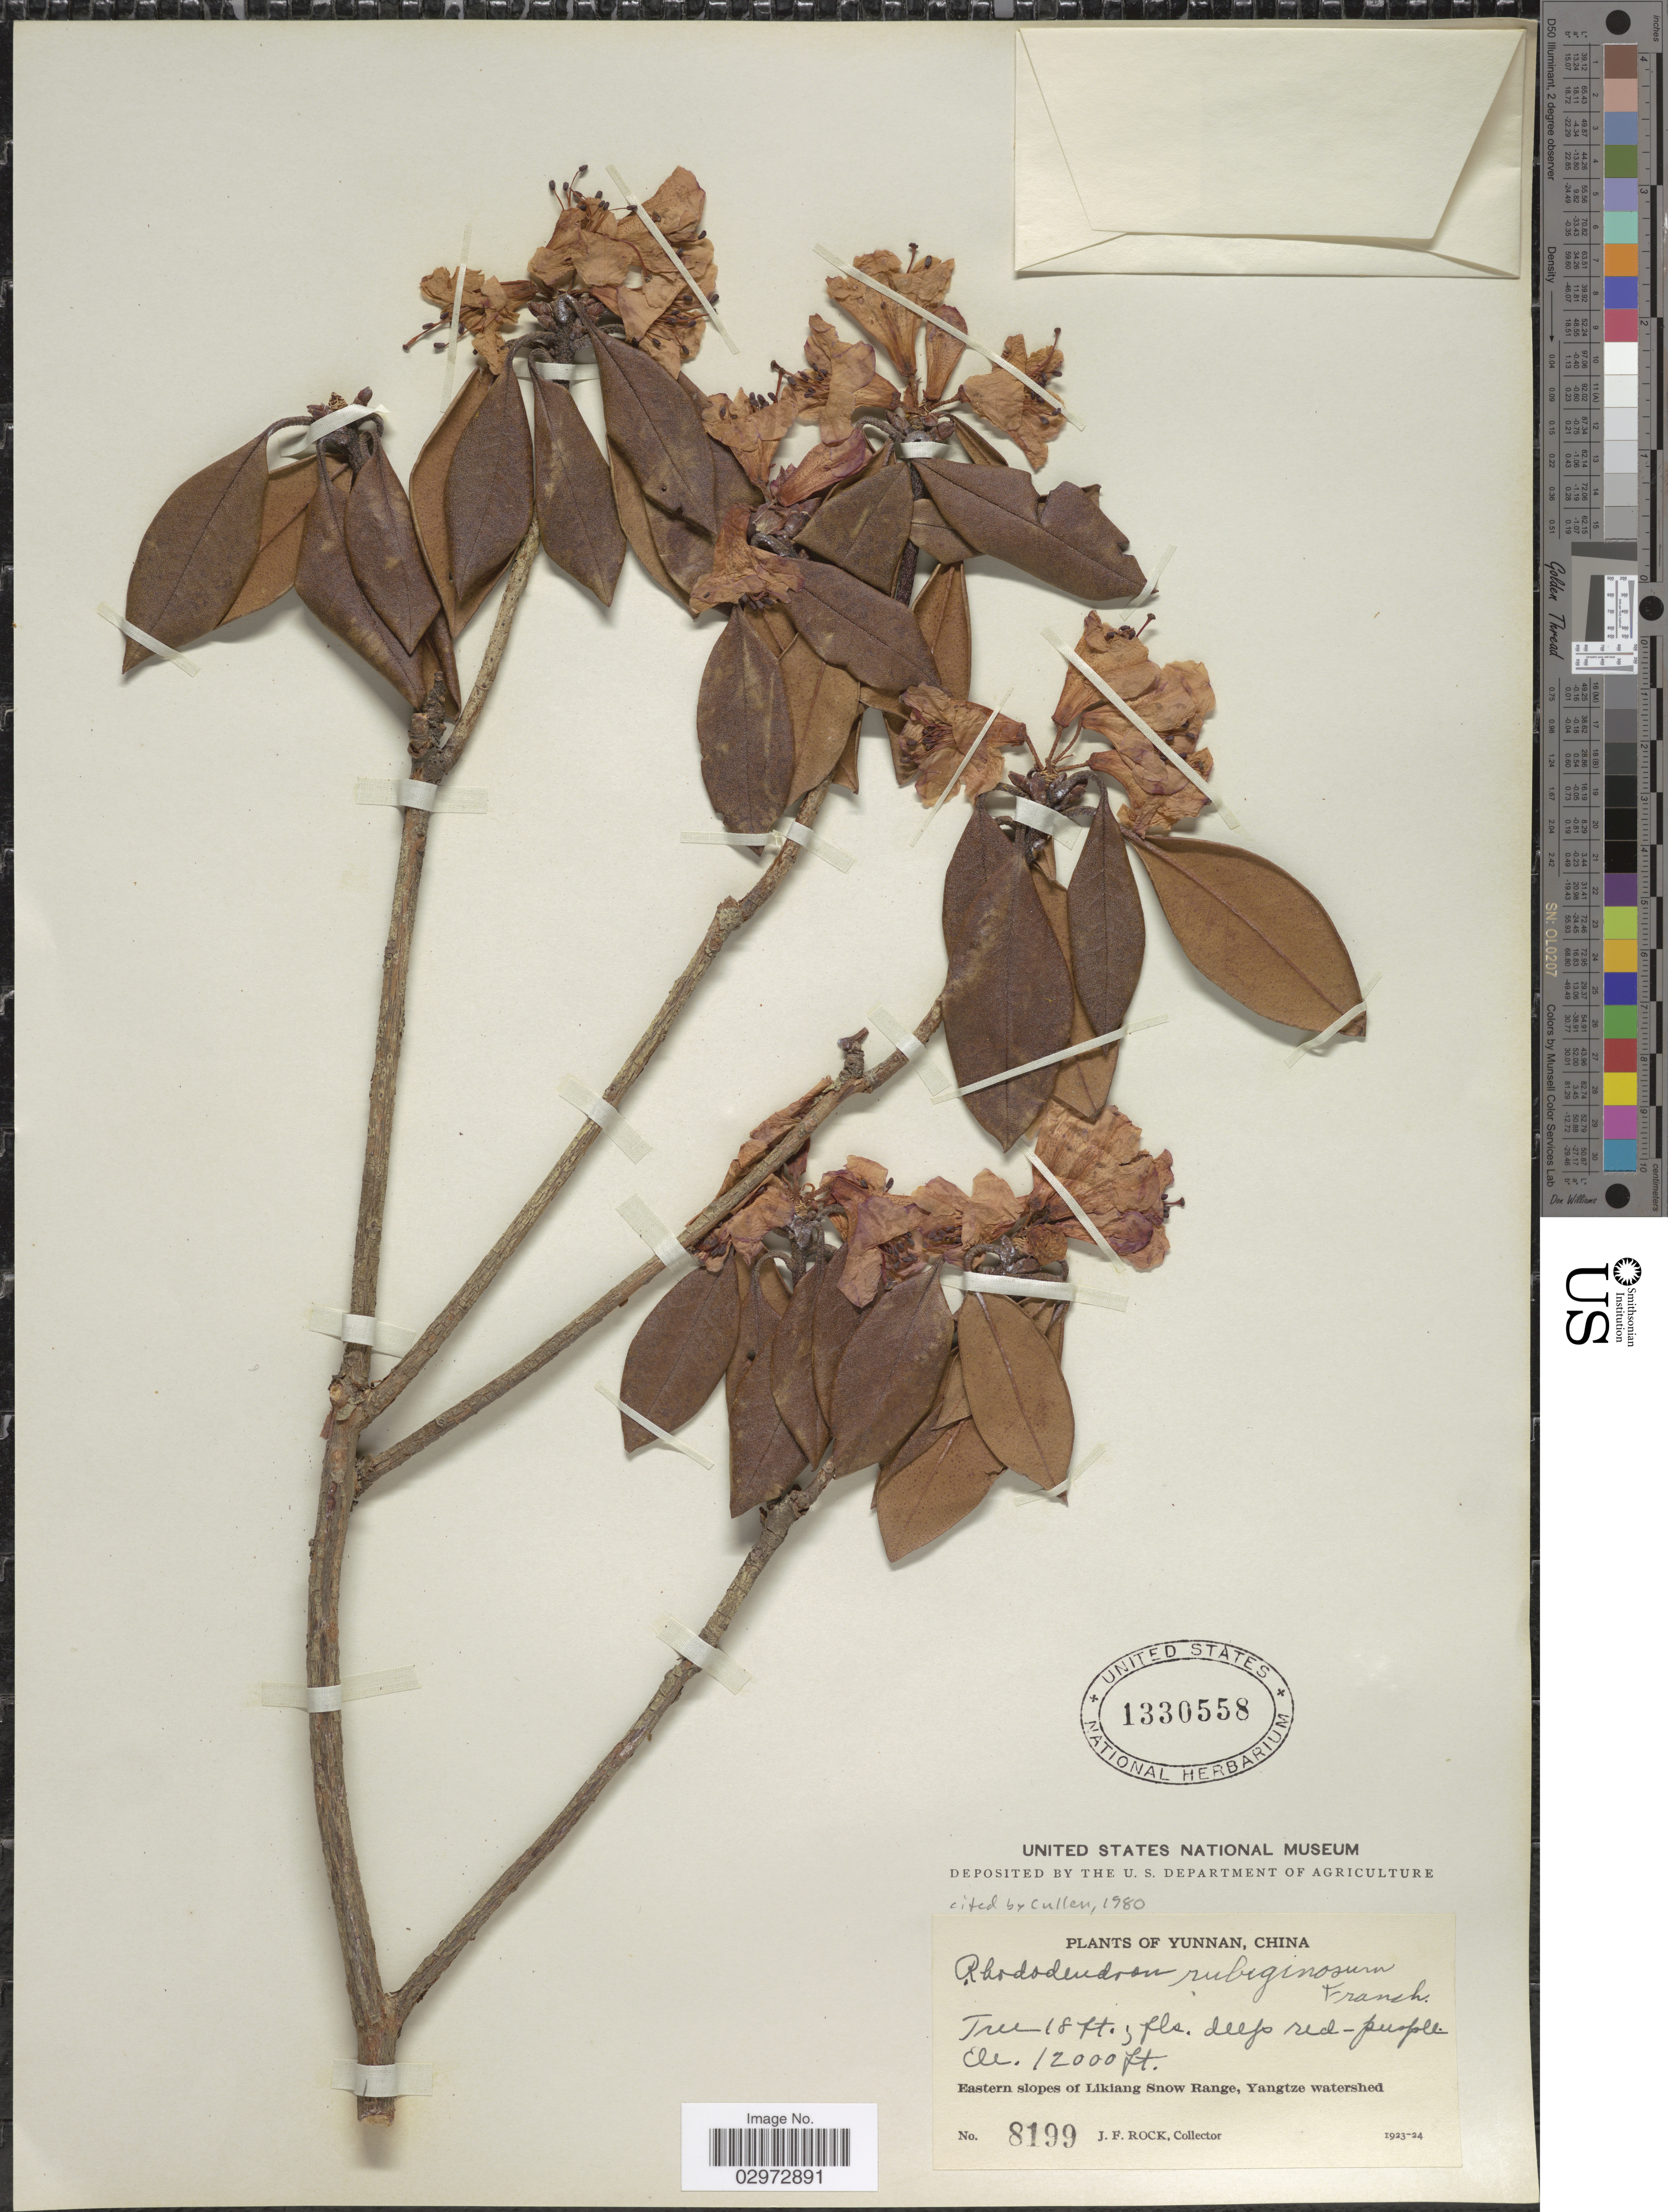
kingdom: Plantae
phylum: Tracheophyta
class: Magnoliopsida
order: Ericales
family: Ericaceae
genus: Rhododendron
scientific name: Rhododendron rubiginosum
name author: Franch.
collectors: J. Rock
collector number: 8199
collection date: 1923/1924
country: China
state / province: Yunnan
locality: Eastern slopes of Likiang Snow Range, Yangtze watershed.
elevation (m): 3658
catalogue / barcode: US 1330558